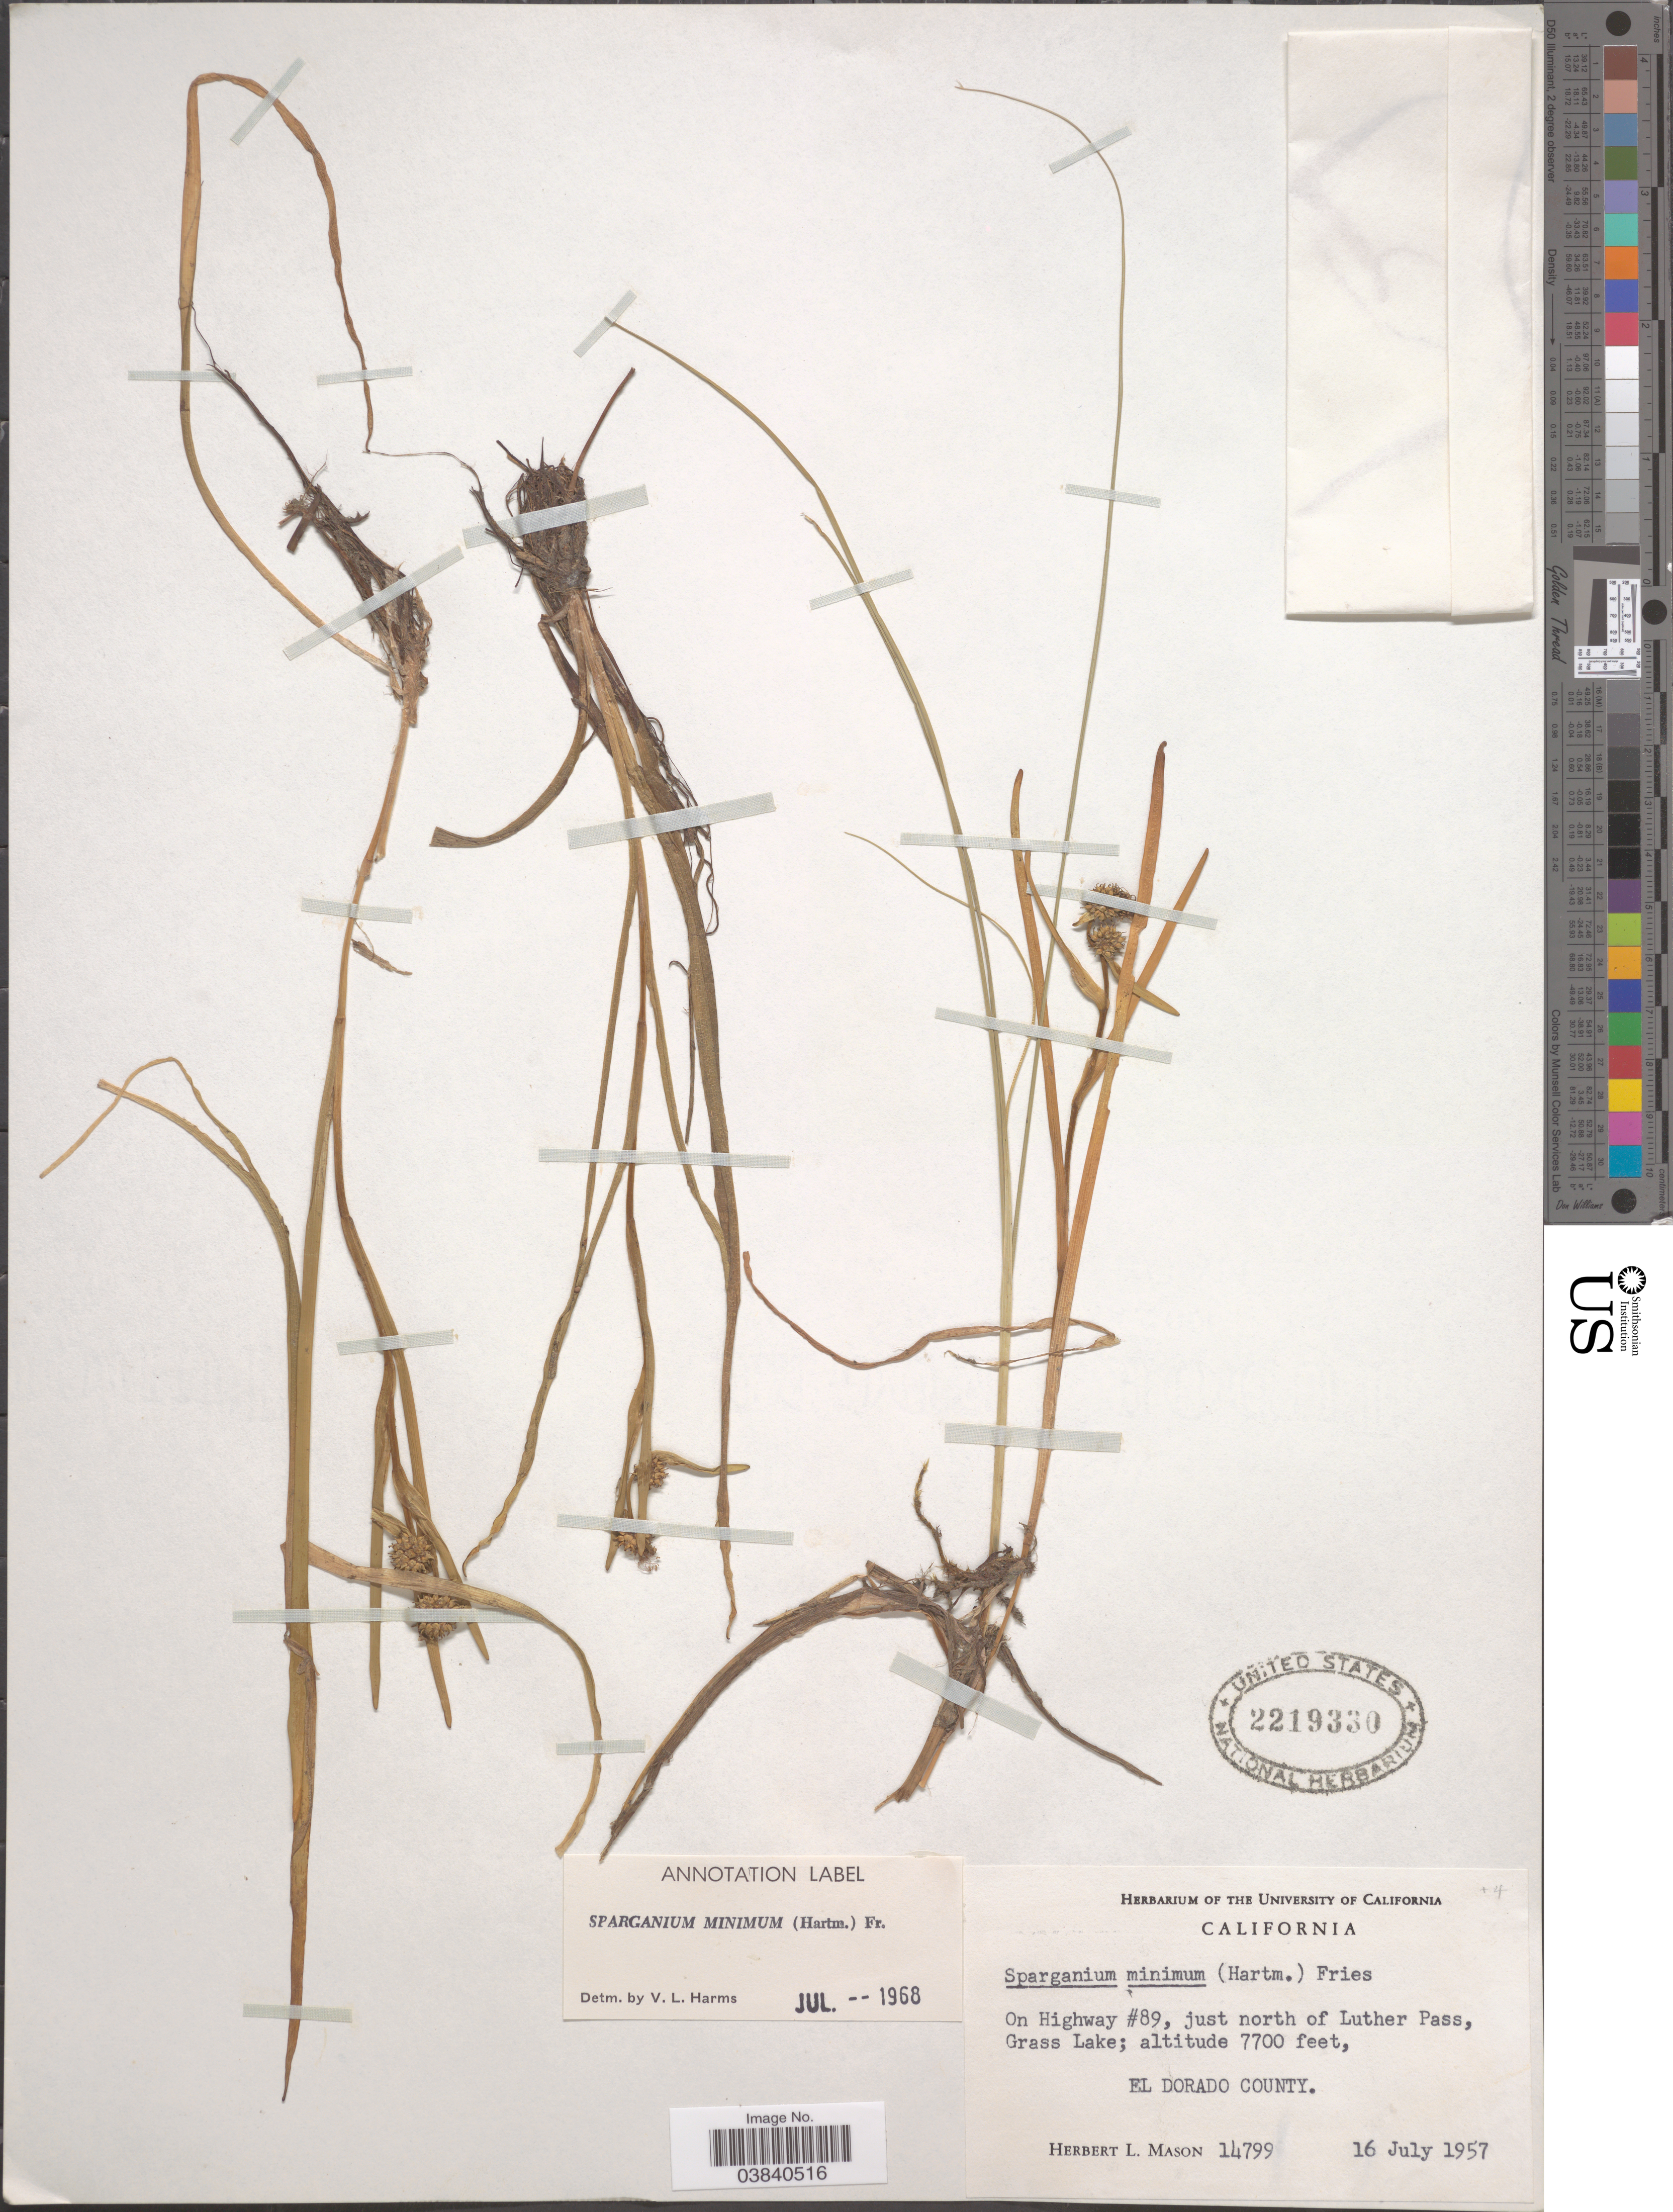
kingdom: Plantae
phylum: Tracheophyta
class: Liliopsida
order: Poales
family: Typhaceae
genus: Sparganium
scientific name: Sparganium minimum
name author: Wallr.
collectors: H. L. Mason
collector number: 14799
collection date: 1957-07-16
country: United States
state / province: California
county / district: El Dorado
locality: On Highway #89, just north of Luther Pass, Grass Lake; El Dorado County.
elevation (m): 2347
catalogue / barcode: US 2219330